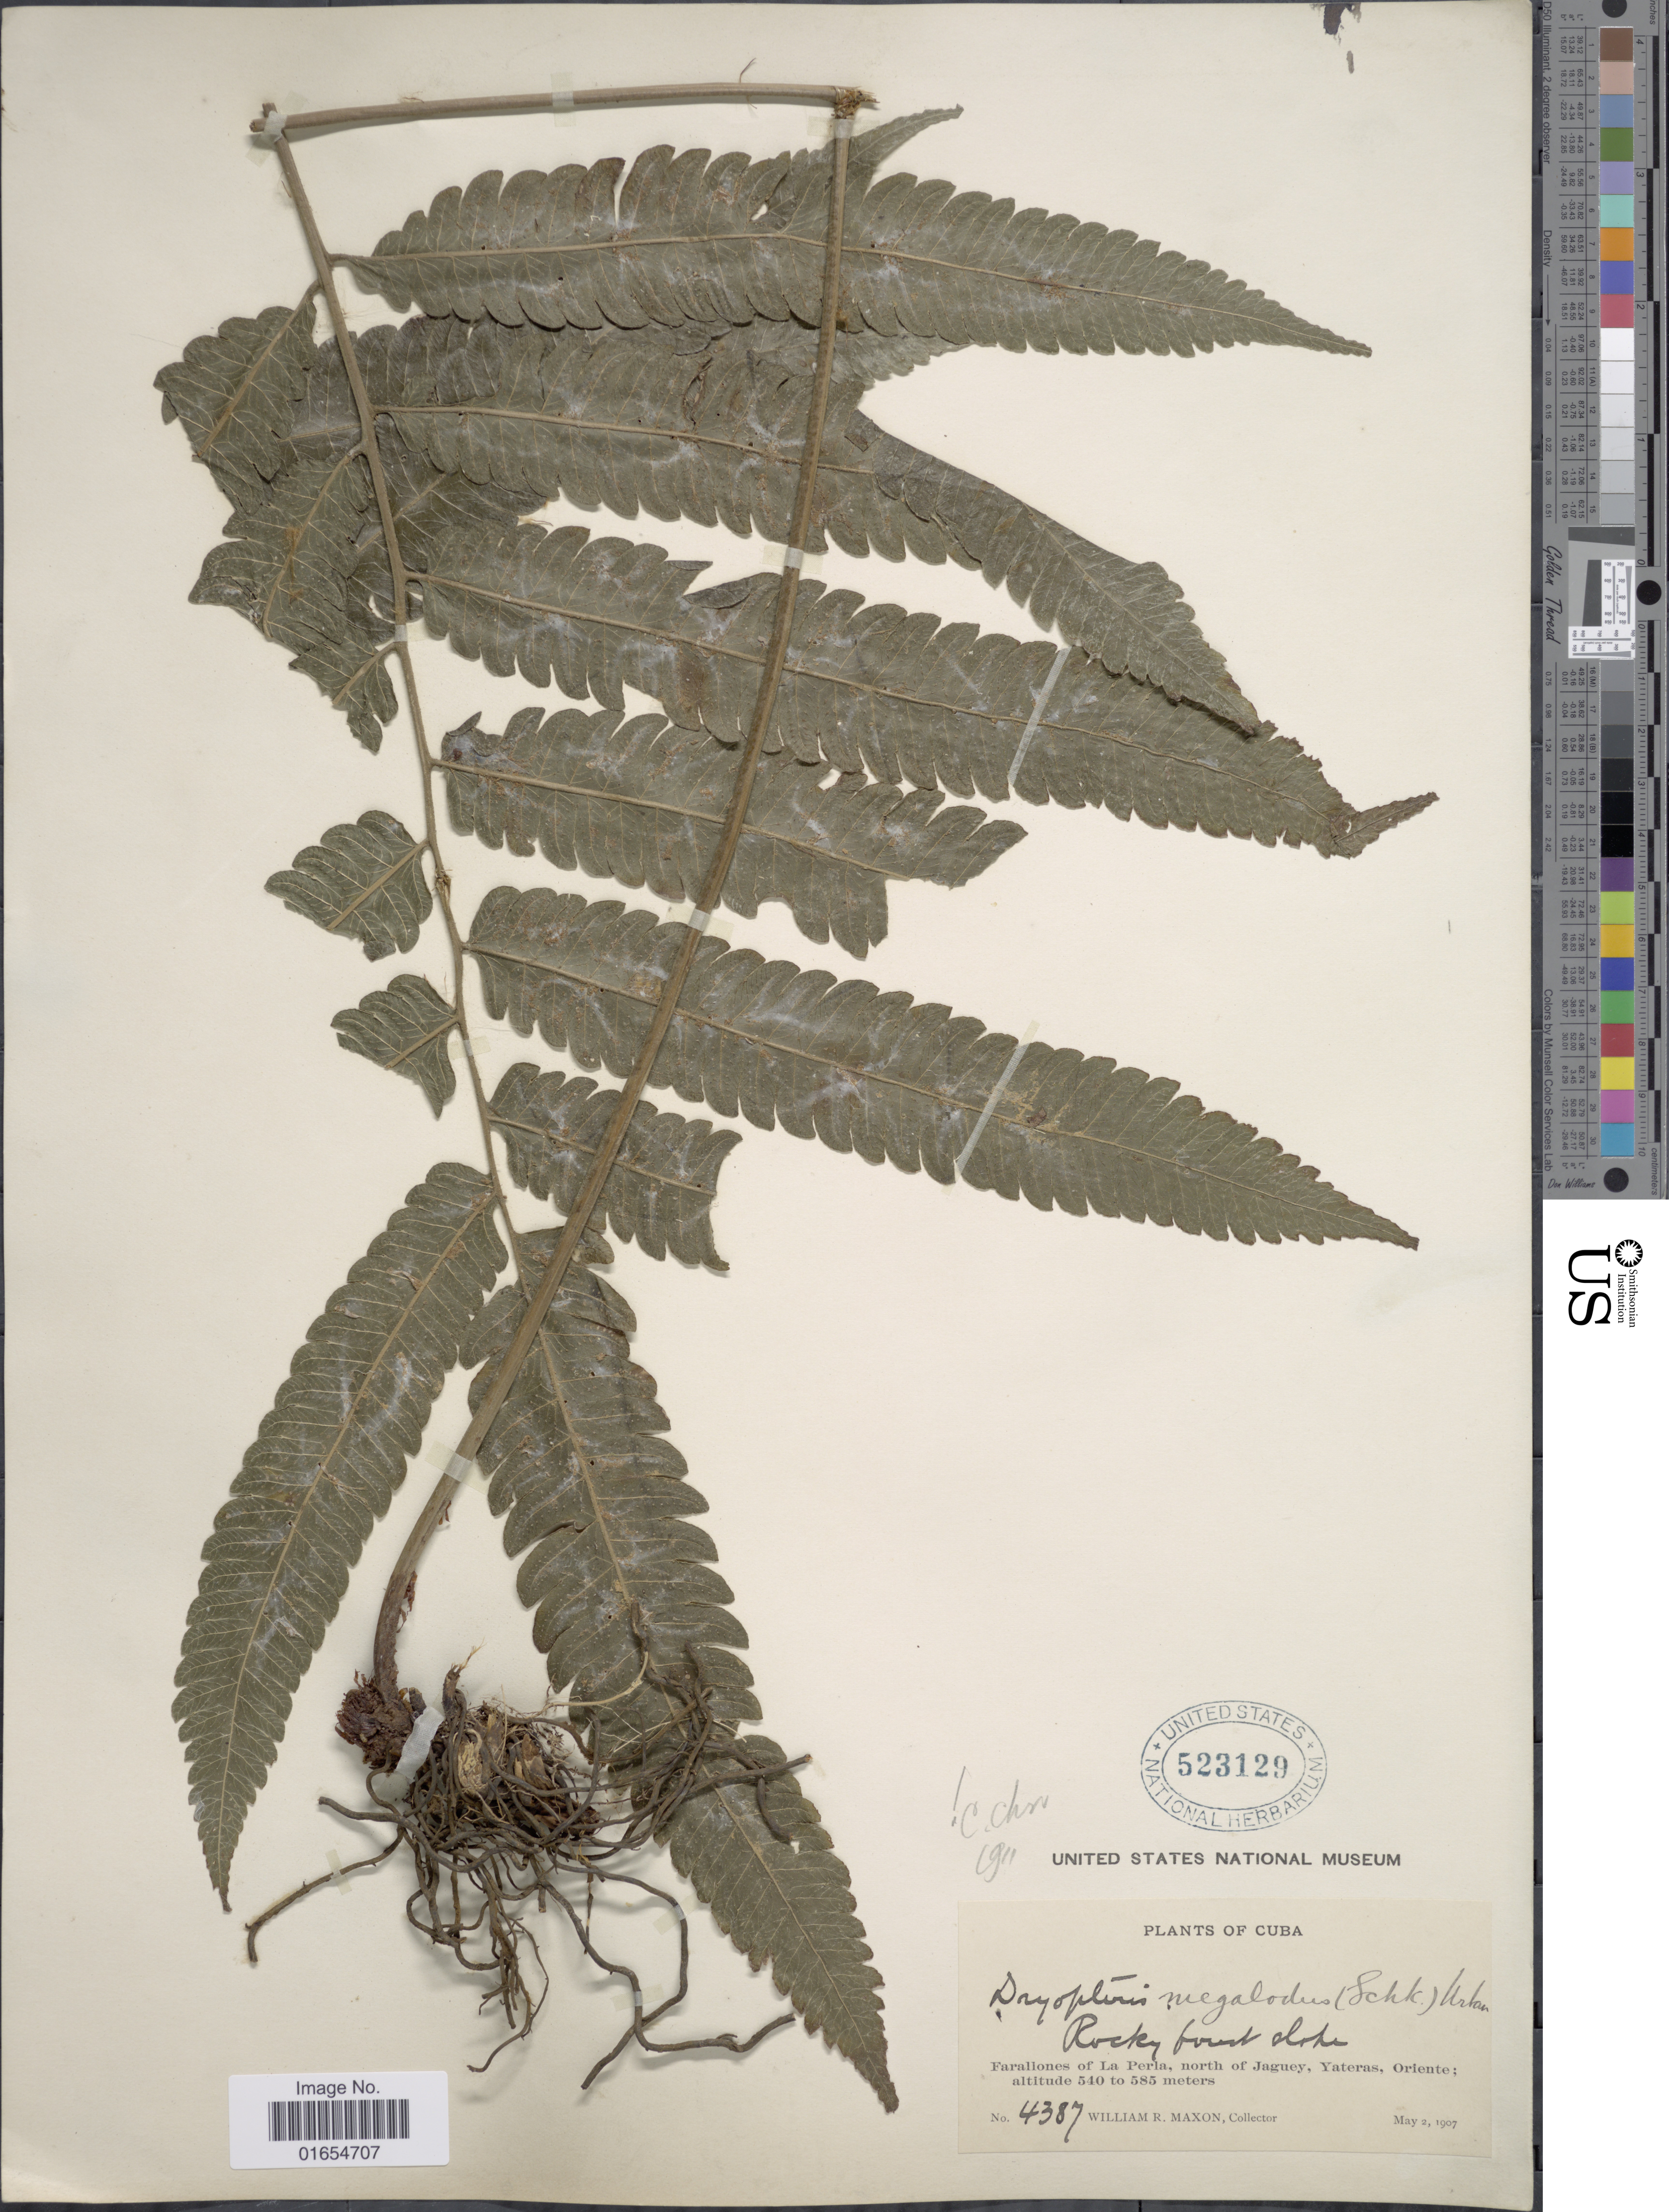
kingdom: Plantae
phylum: Tracheophyta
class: Polypodiopsida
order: Polypodiales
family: Thelypteridaceae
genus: Goniopteris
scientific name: Goniopteris pennata (Poir.) comb. nov., ined 2015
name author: (Poir.)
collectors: W. R. Maxon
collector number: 4387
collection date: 1907-05-02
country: Cuba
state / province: Oriente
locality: Farallones of La Perla, north of Jaguey, Yateras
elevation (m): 540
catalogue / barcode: US 523129